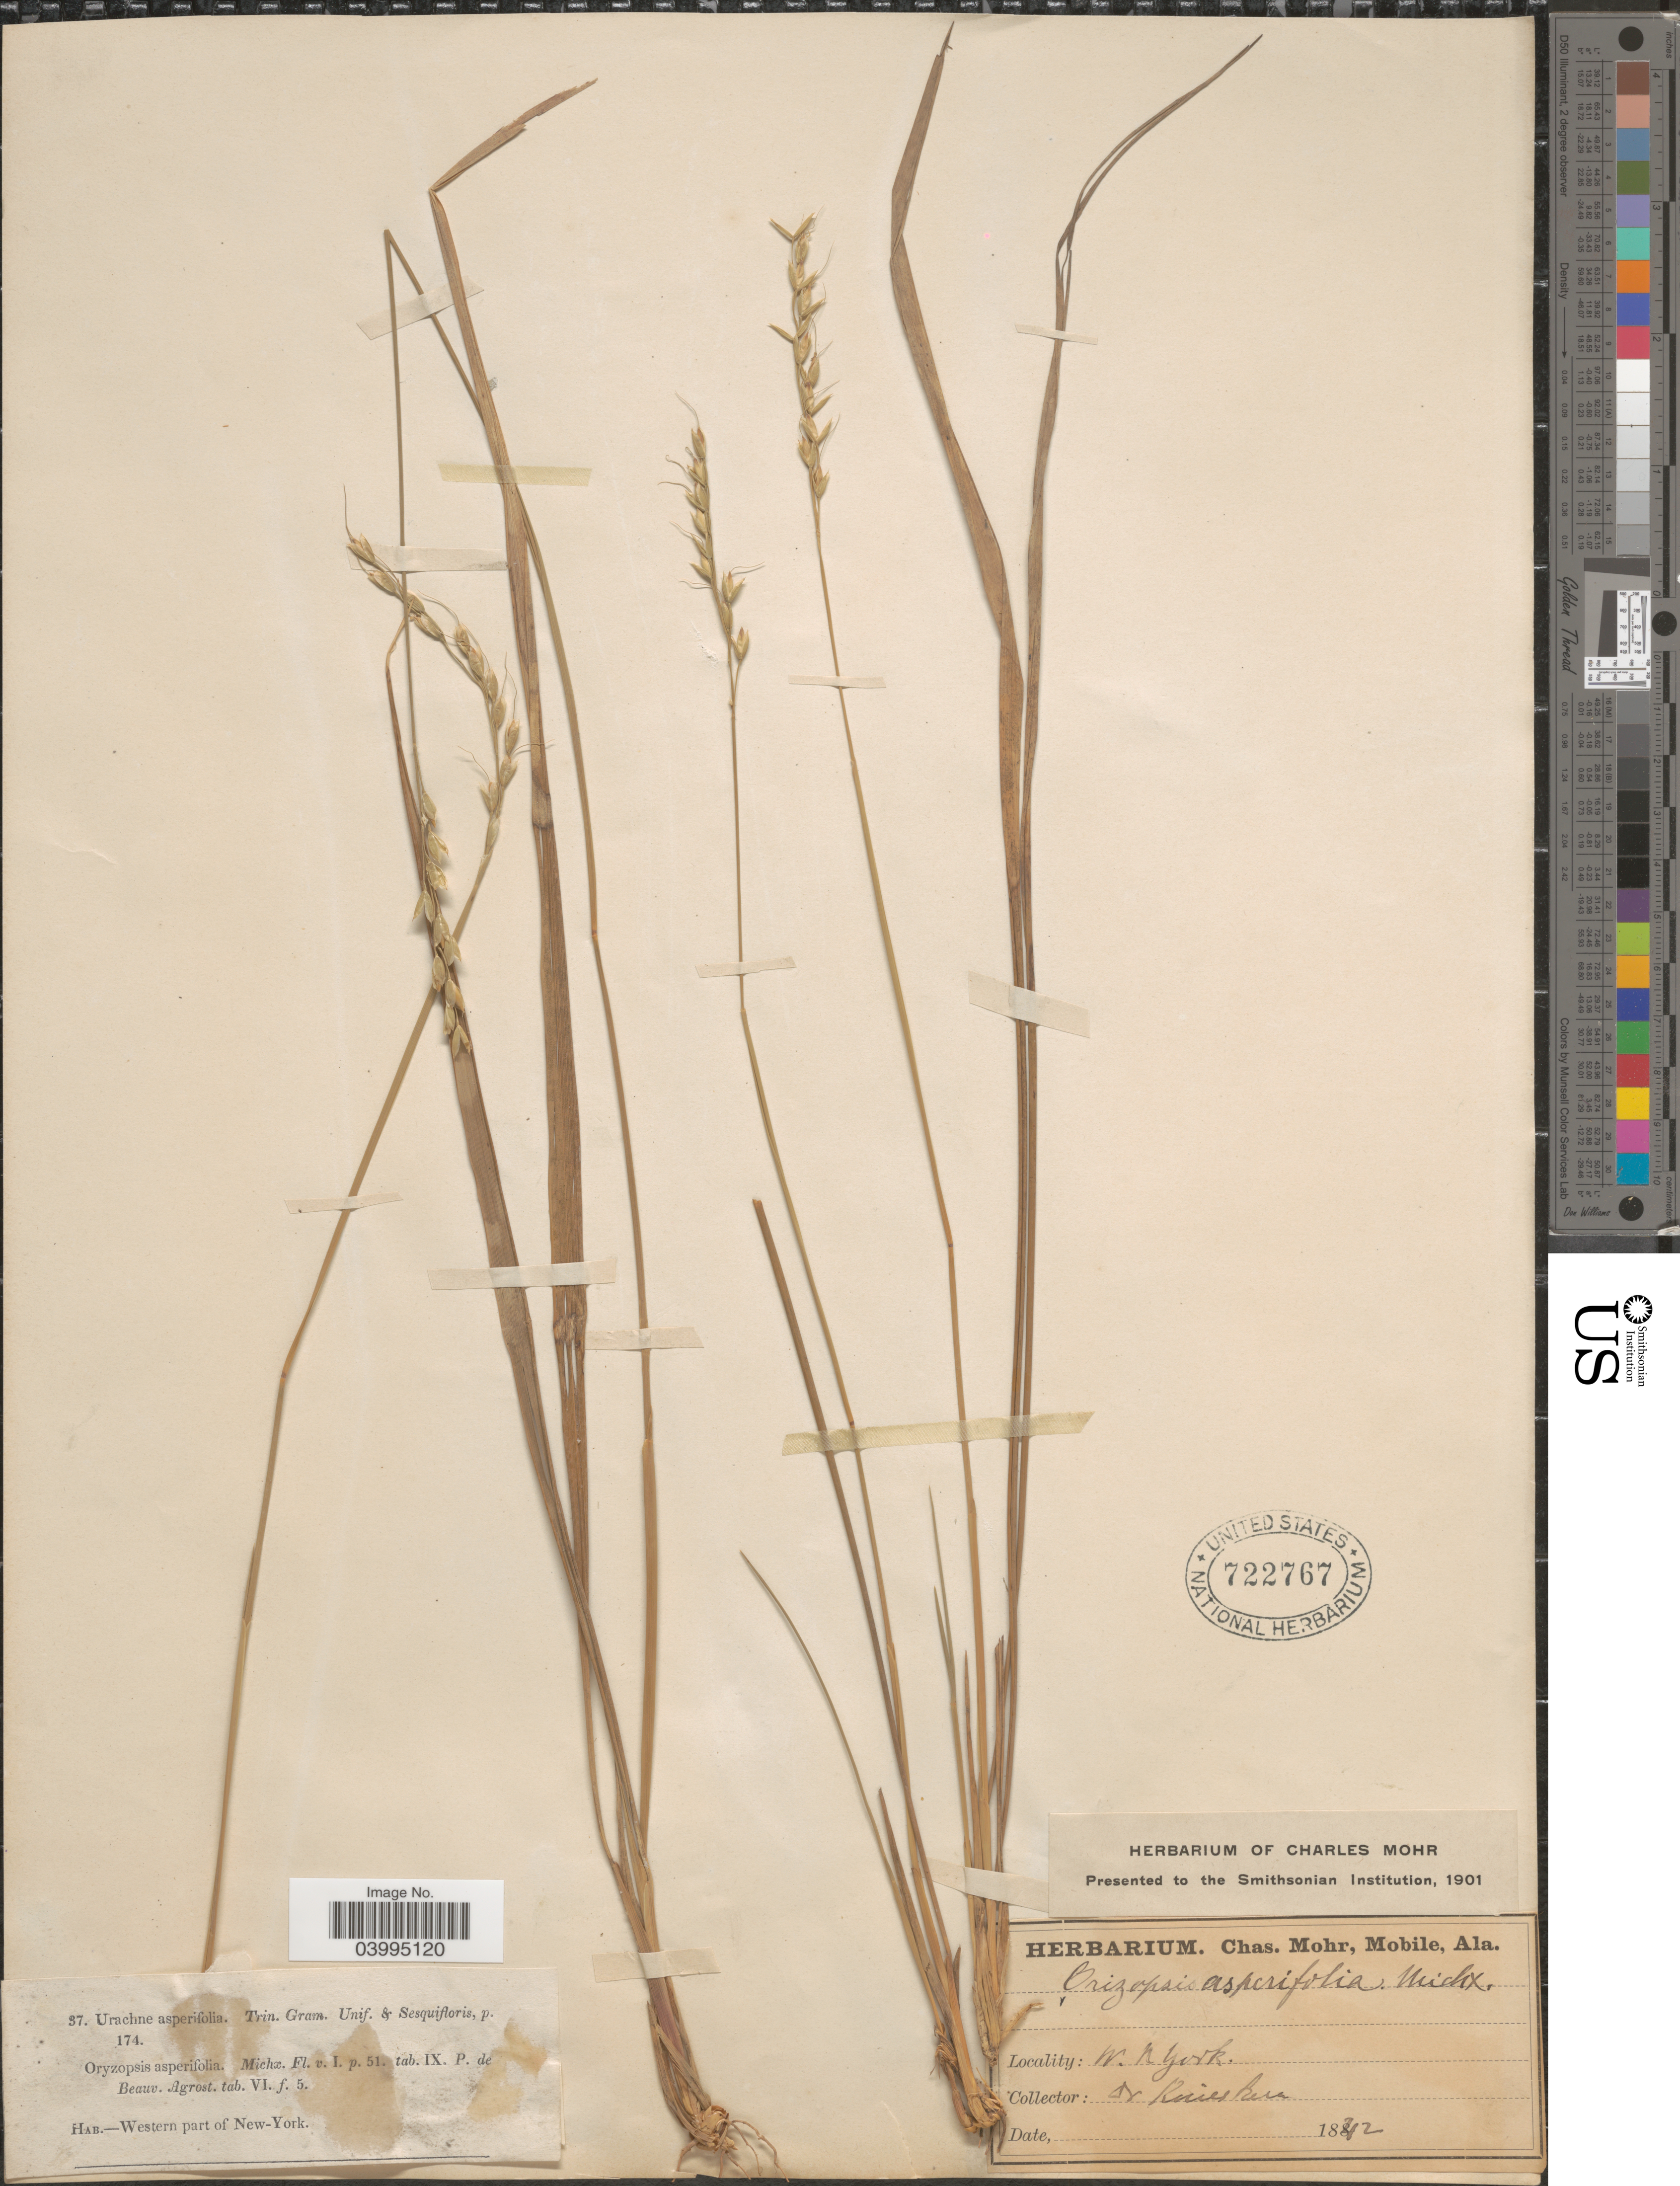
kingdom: Plantae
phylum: Tracheophyta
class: Liliopsida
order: Poales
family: Poaceae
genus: Oryzopsis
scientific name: Oryzopsis asperifolia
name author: Michx.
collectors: Knieskern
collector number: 37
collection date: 1842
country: United States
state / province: New York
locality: W. N. York. Western part of New-York.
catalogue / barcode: US 722767